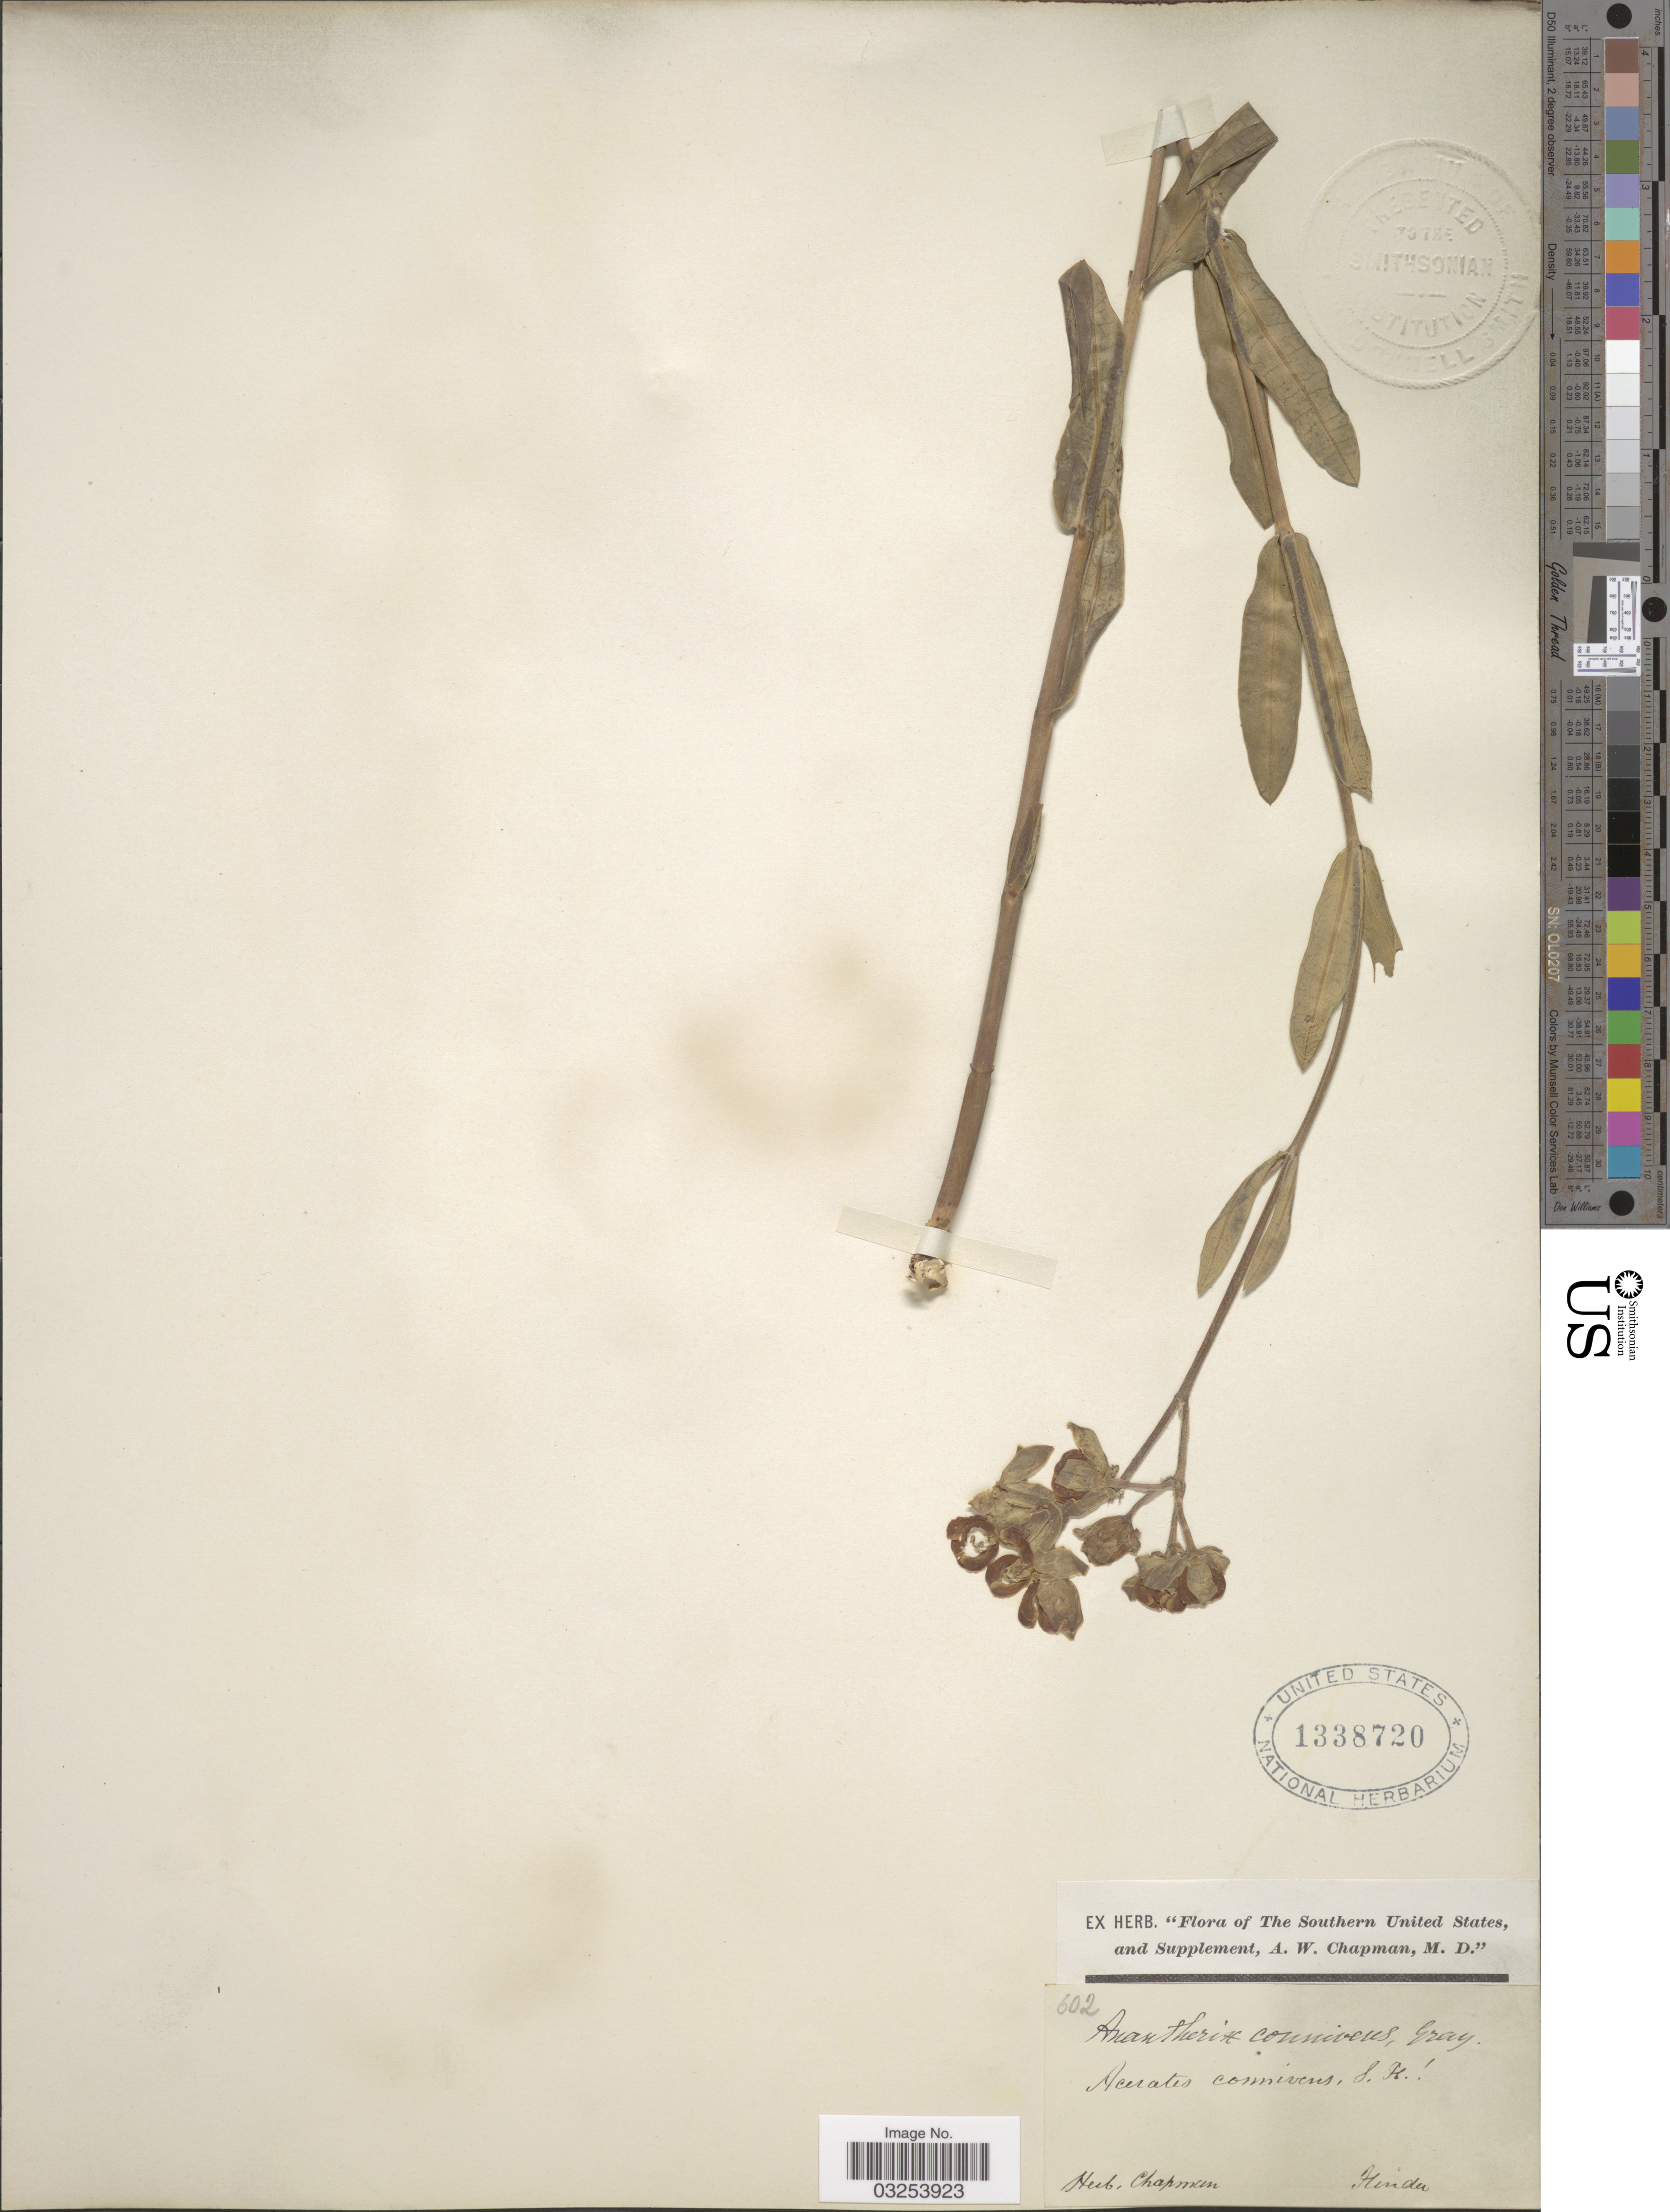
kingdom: Plantae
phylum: Tracheophyta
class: Magnoliopsida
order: Gentianales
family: Apocynaceae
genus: Asclepias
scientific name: Asclepias connivens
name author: Baldwin ex Elliot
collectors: ex herb. Chapman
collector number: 602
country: United States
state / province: Florida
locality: Southern United States, and Supplement.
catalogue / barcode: US 1338720